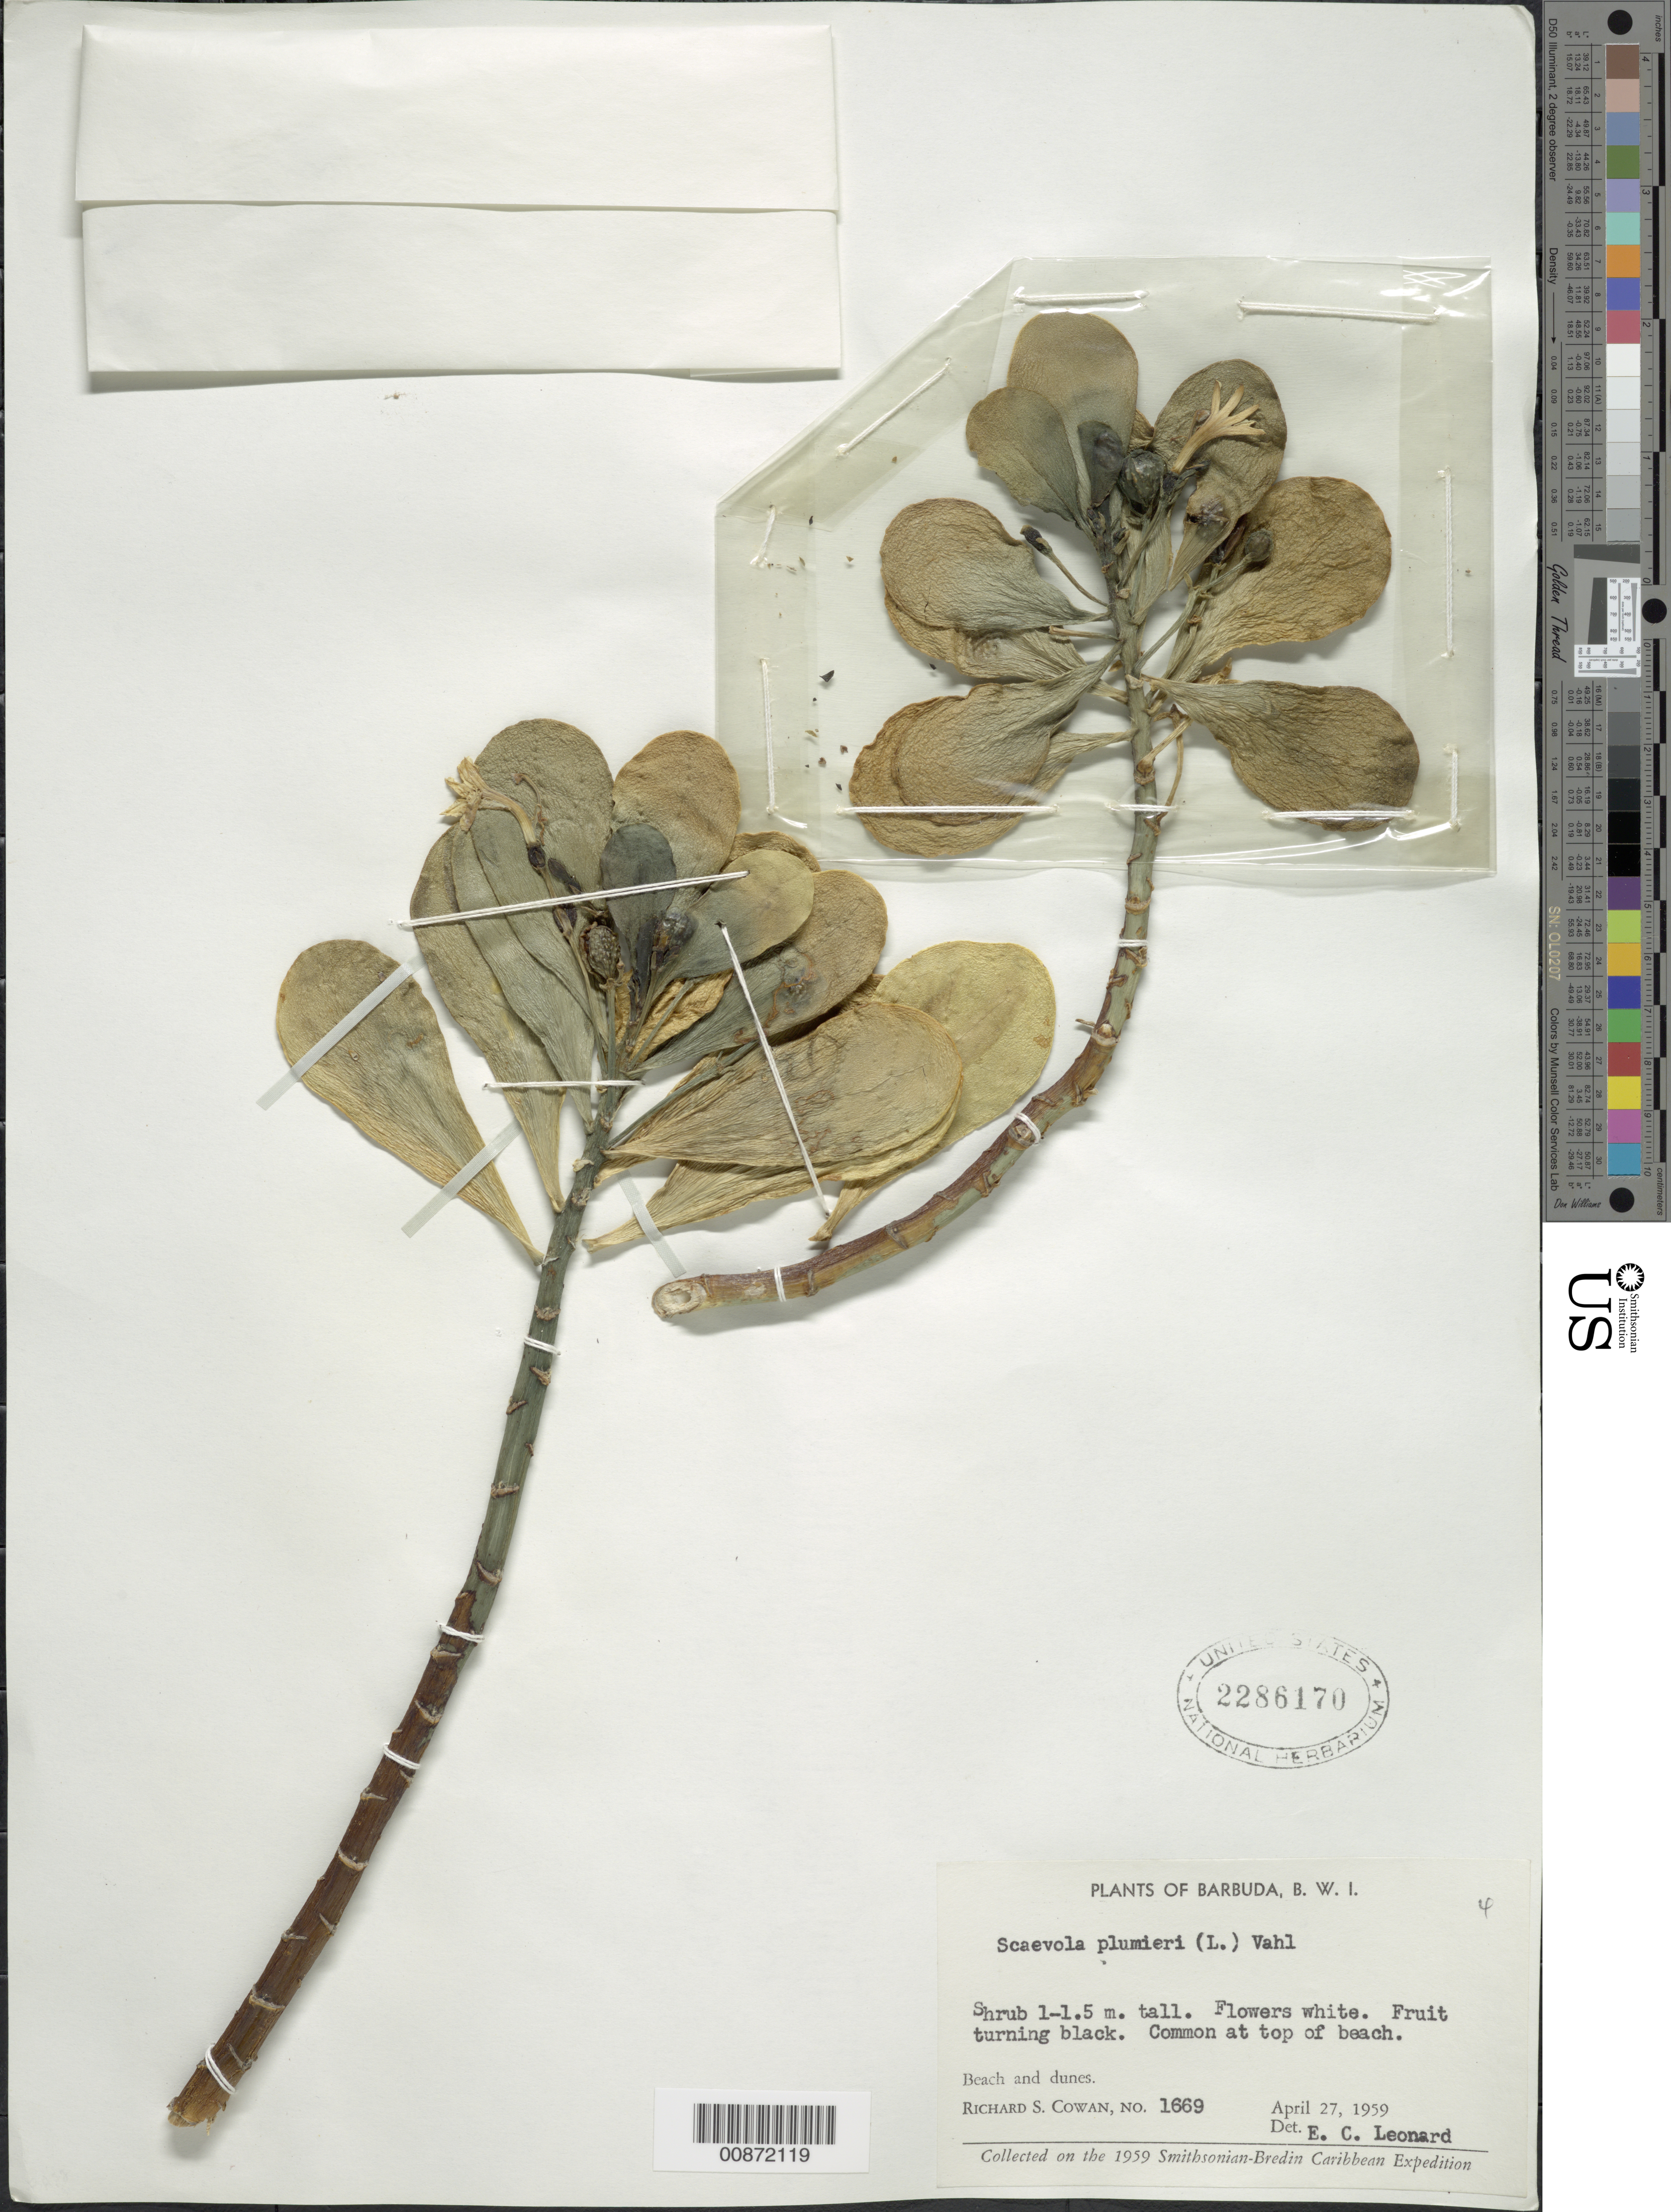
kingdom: Plantae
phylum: Tracheophyta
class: Magnoliopsida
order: Asterales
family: Goodeniaceae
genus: Scaevola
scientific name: Scaevola plumieri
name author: (L.) Vahl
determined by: Leonard, Emery C., (US)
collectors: J. H. Cowan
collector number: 1669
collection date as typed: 27 Apr 1959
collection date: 1959-04-27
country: Antigua and Barbuda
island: Barbuda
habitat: Beach and dunes (common at top of beach)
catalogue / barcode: US 2286170